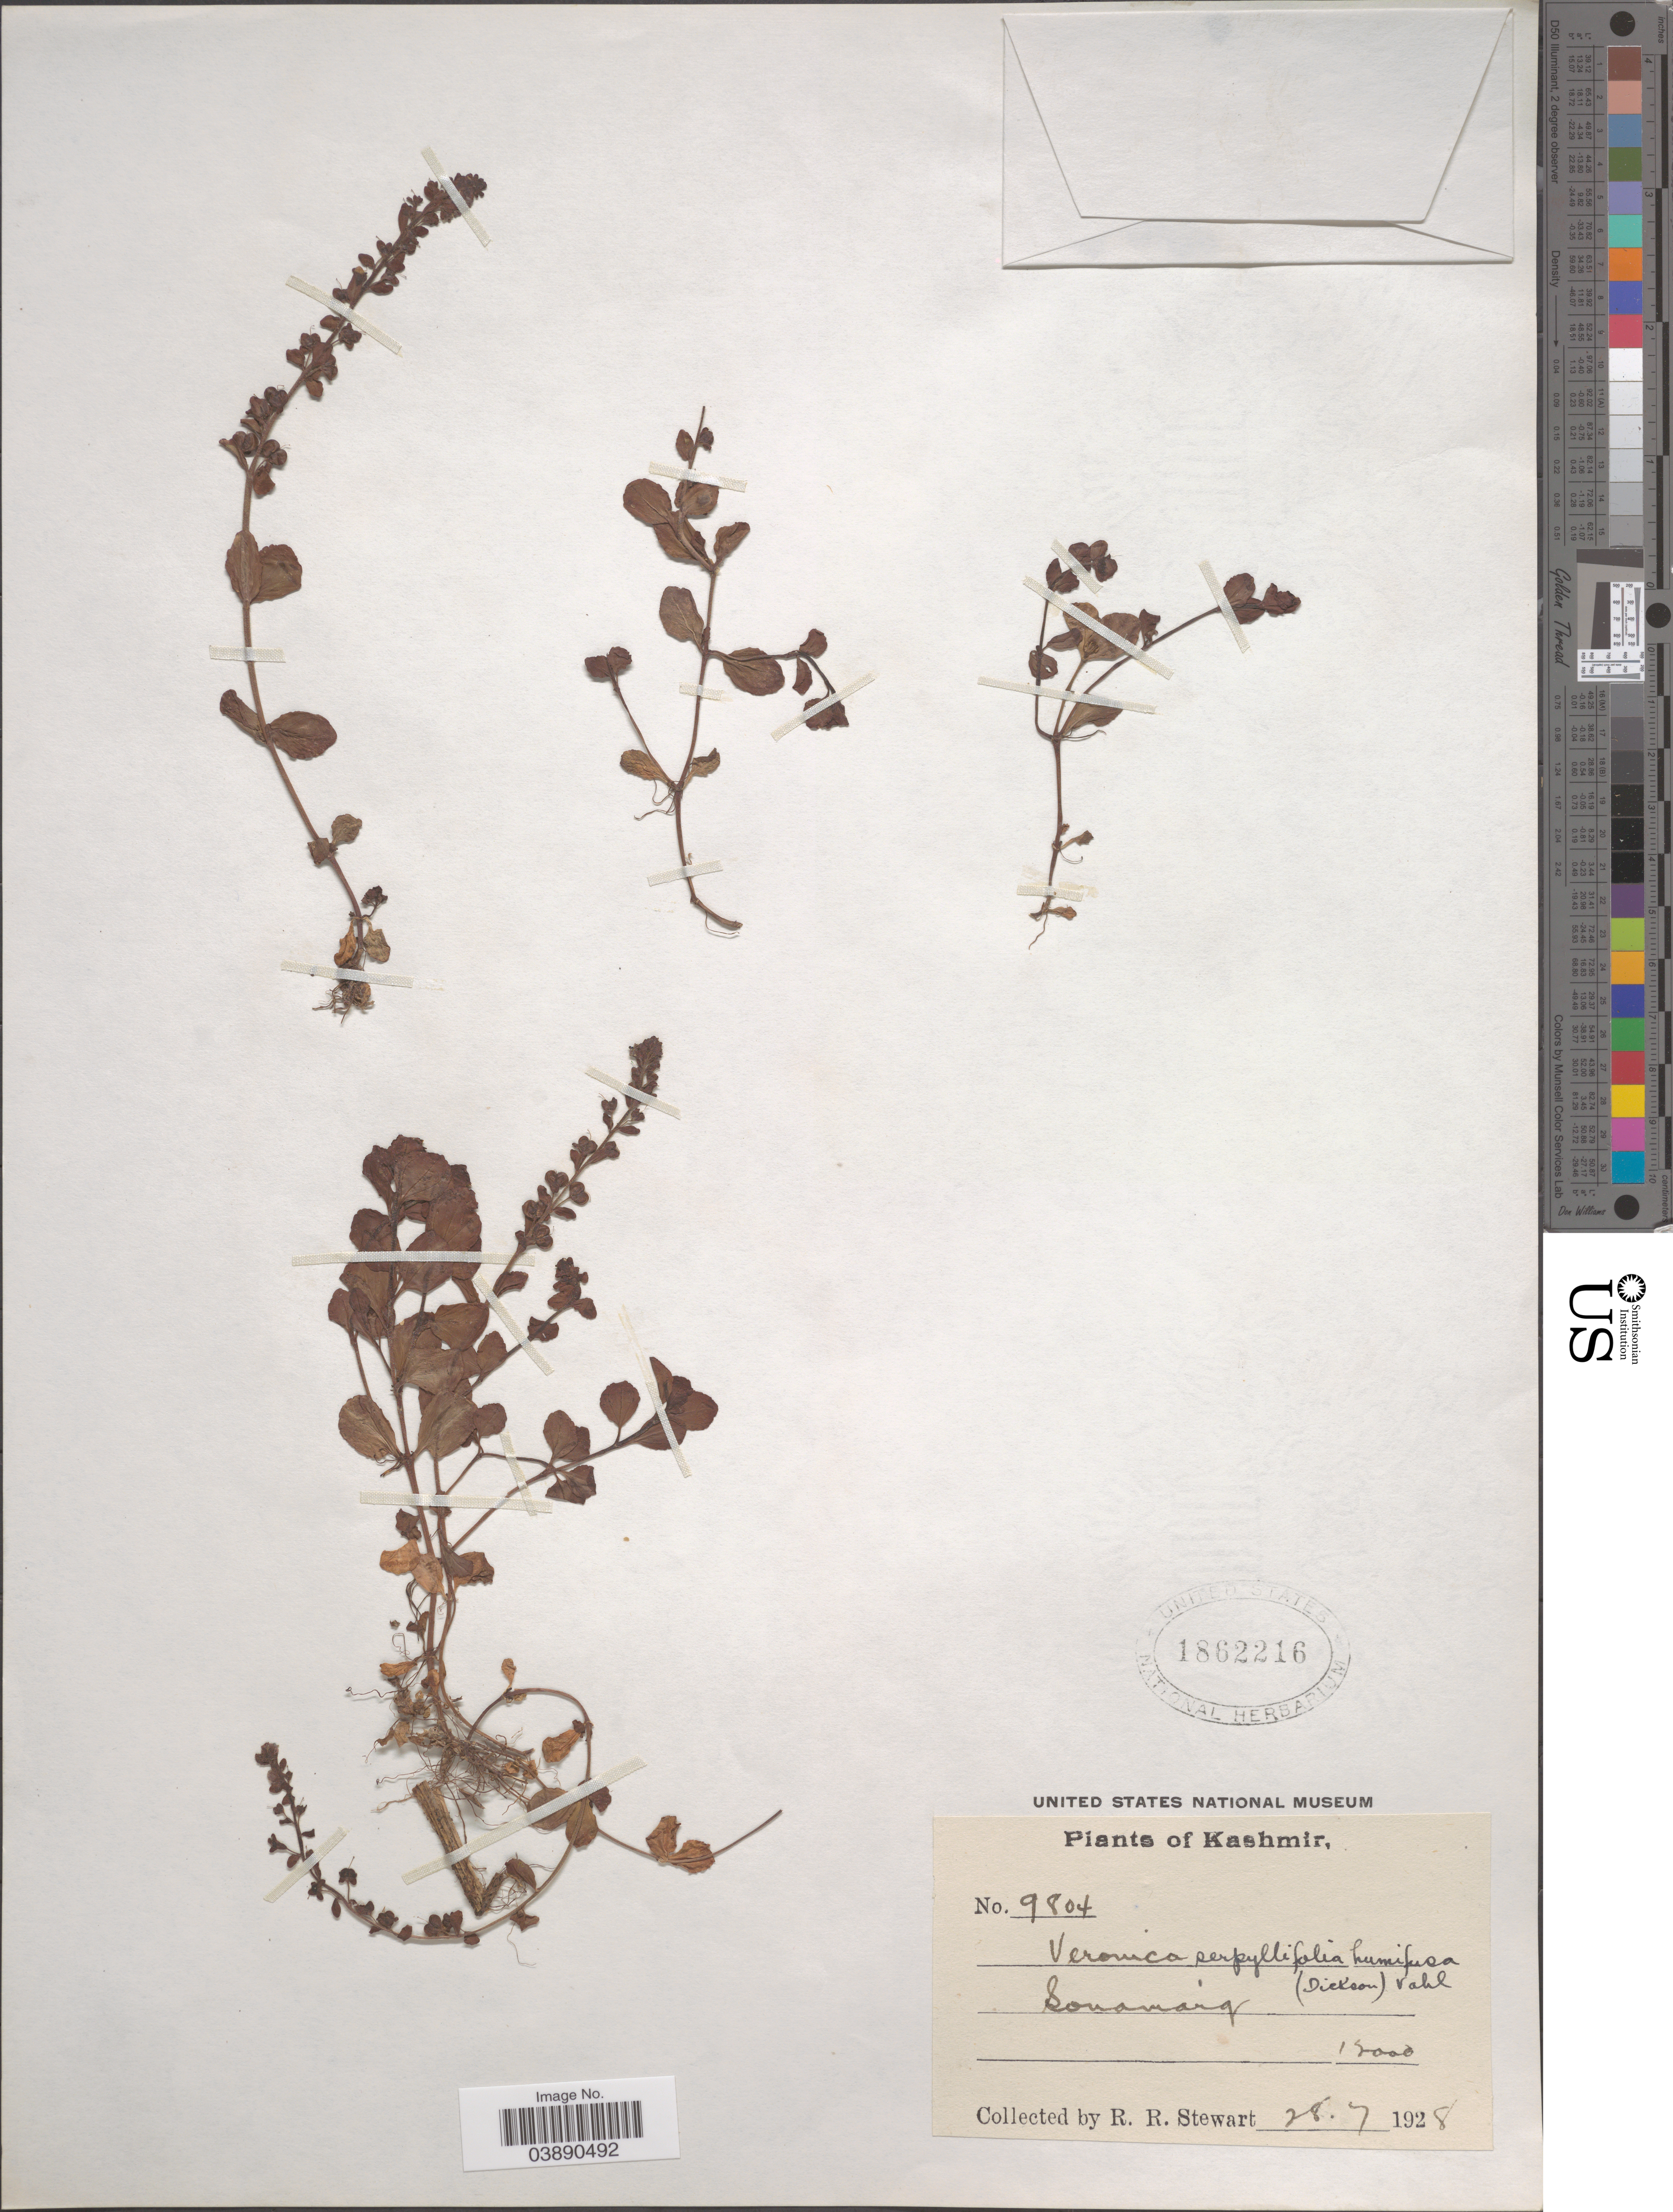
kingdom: Plantae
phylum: Tracheophyta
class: Magnoliopsida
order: Lamiales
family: Plantaginaceae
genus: Veronica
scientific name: Veronica serpyllifolia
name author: L.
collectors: R. Stewart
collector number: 9804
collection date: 1928-07-28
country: India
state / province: Jammu and Kashmir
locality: Kashmir. Sonamarg.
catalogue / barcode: US 1862216